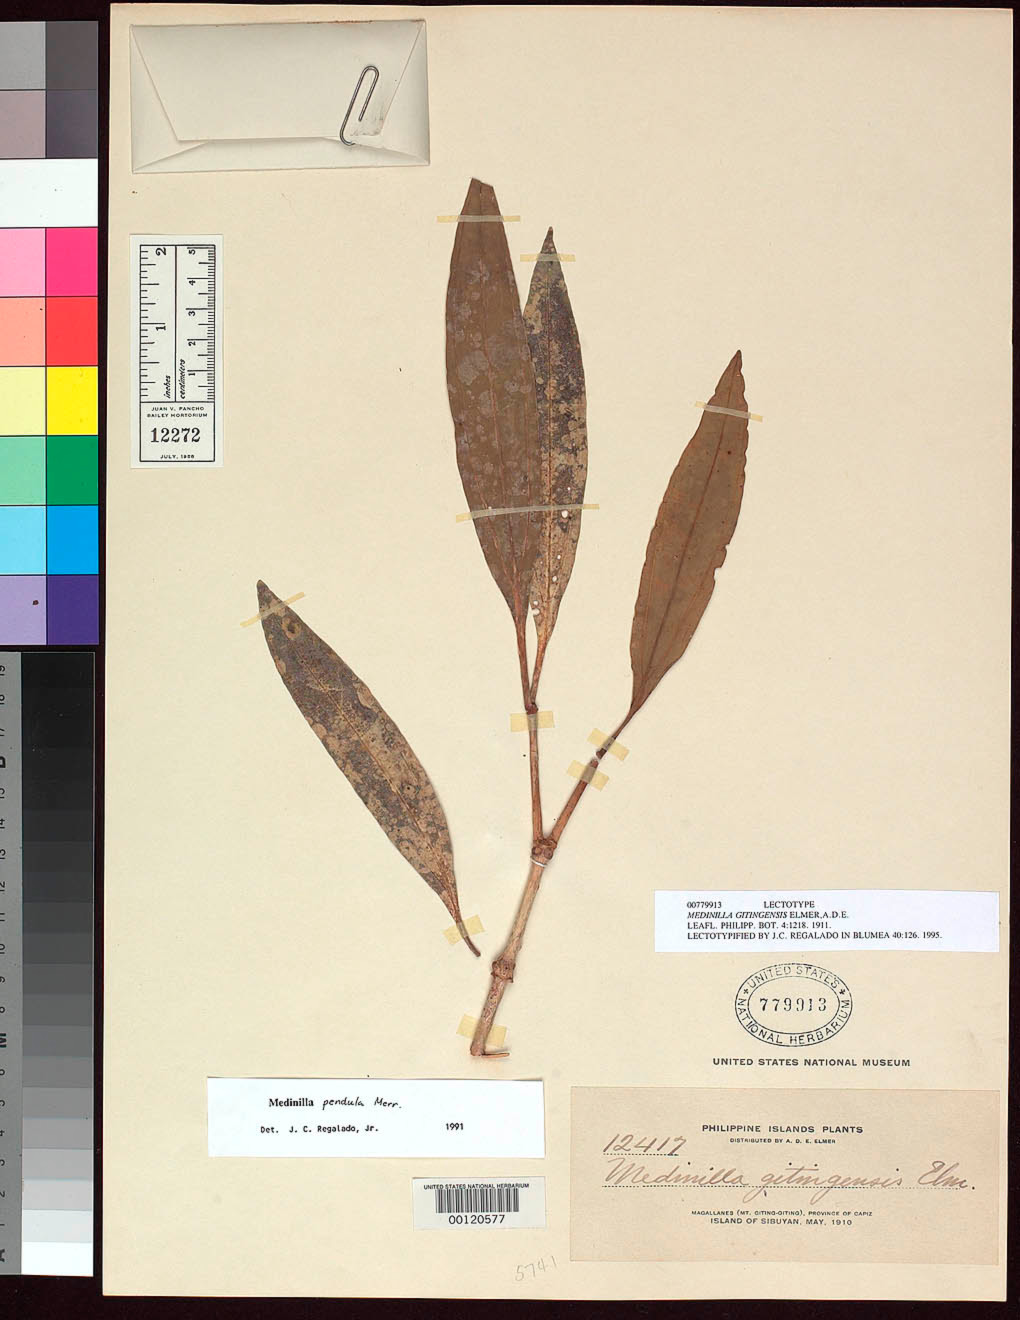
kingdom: Plantae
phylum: Tracheophyta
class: Magnoliopsida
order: Myrtales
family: Melastomataceae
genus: Medinilla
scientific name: Medinilla gitingensis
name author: Elmer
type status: Lectotype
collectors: A. D. E. Elmer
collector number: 12417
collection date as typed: May 1910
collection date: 1910-05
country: Philippines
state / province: Mimaropa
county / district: Romblon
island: Sibuyan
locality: Magallanes, Mt. Giting-Giting.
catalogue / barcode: US 779913